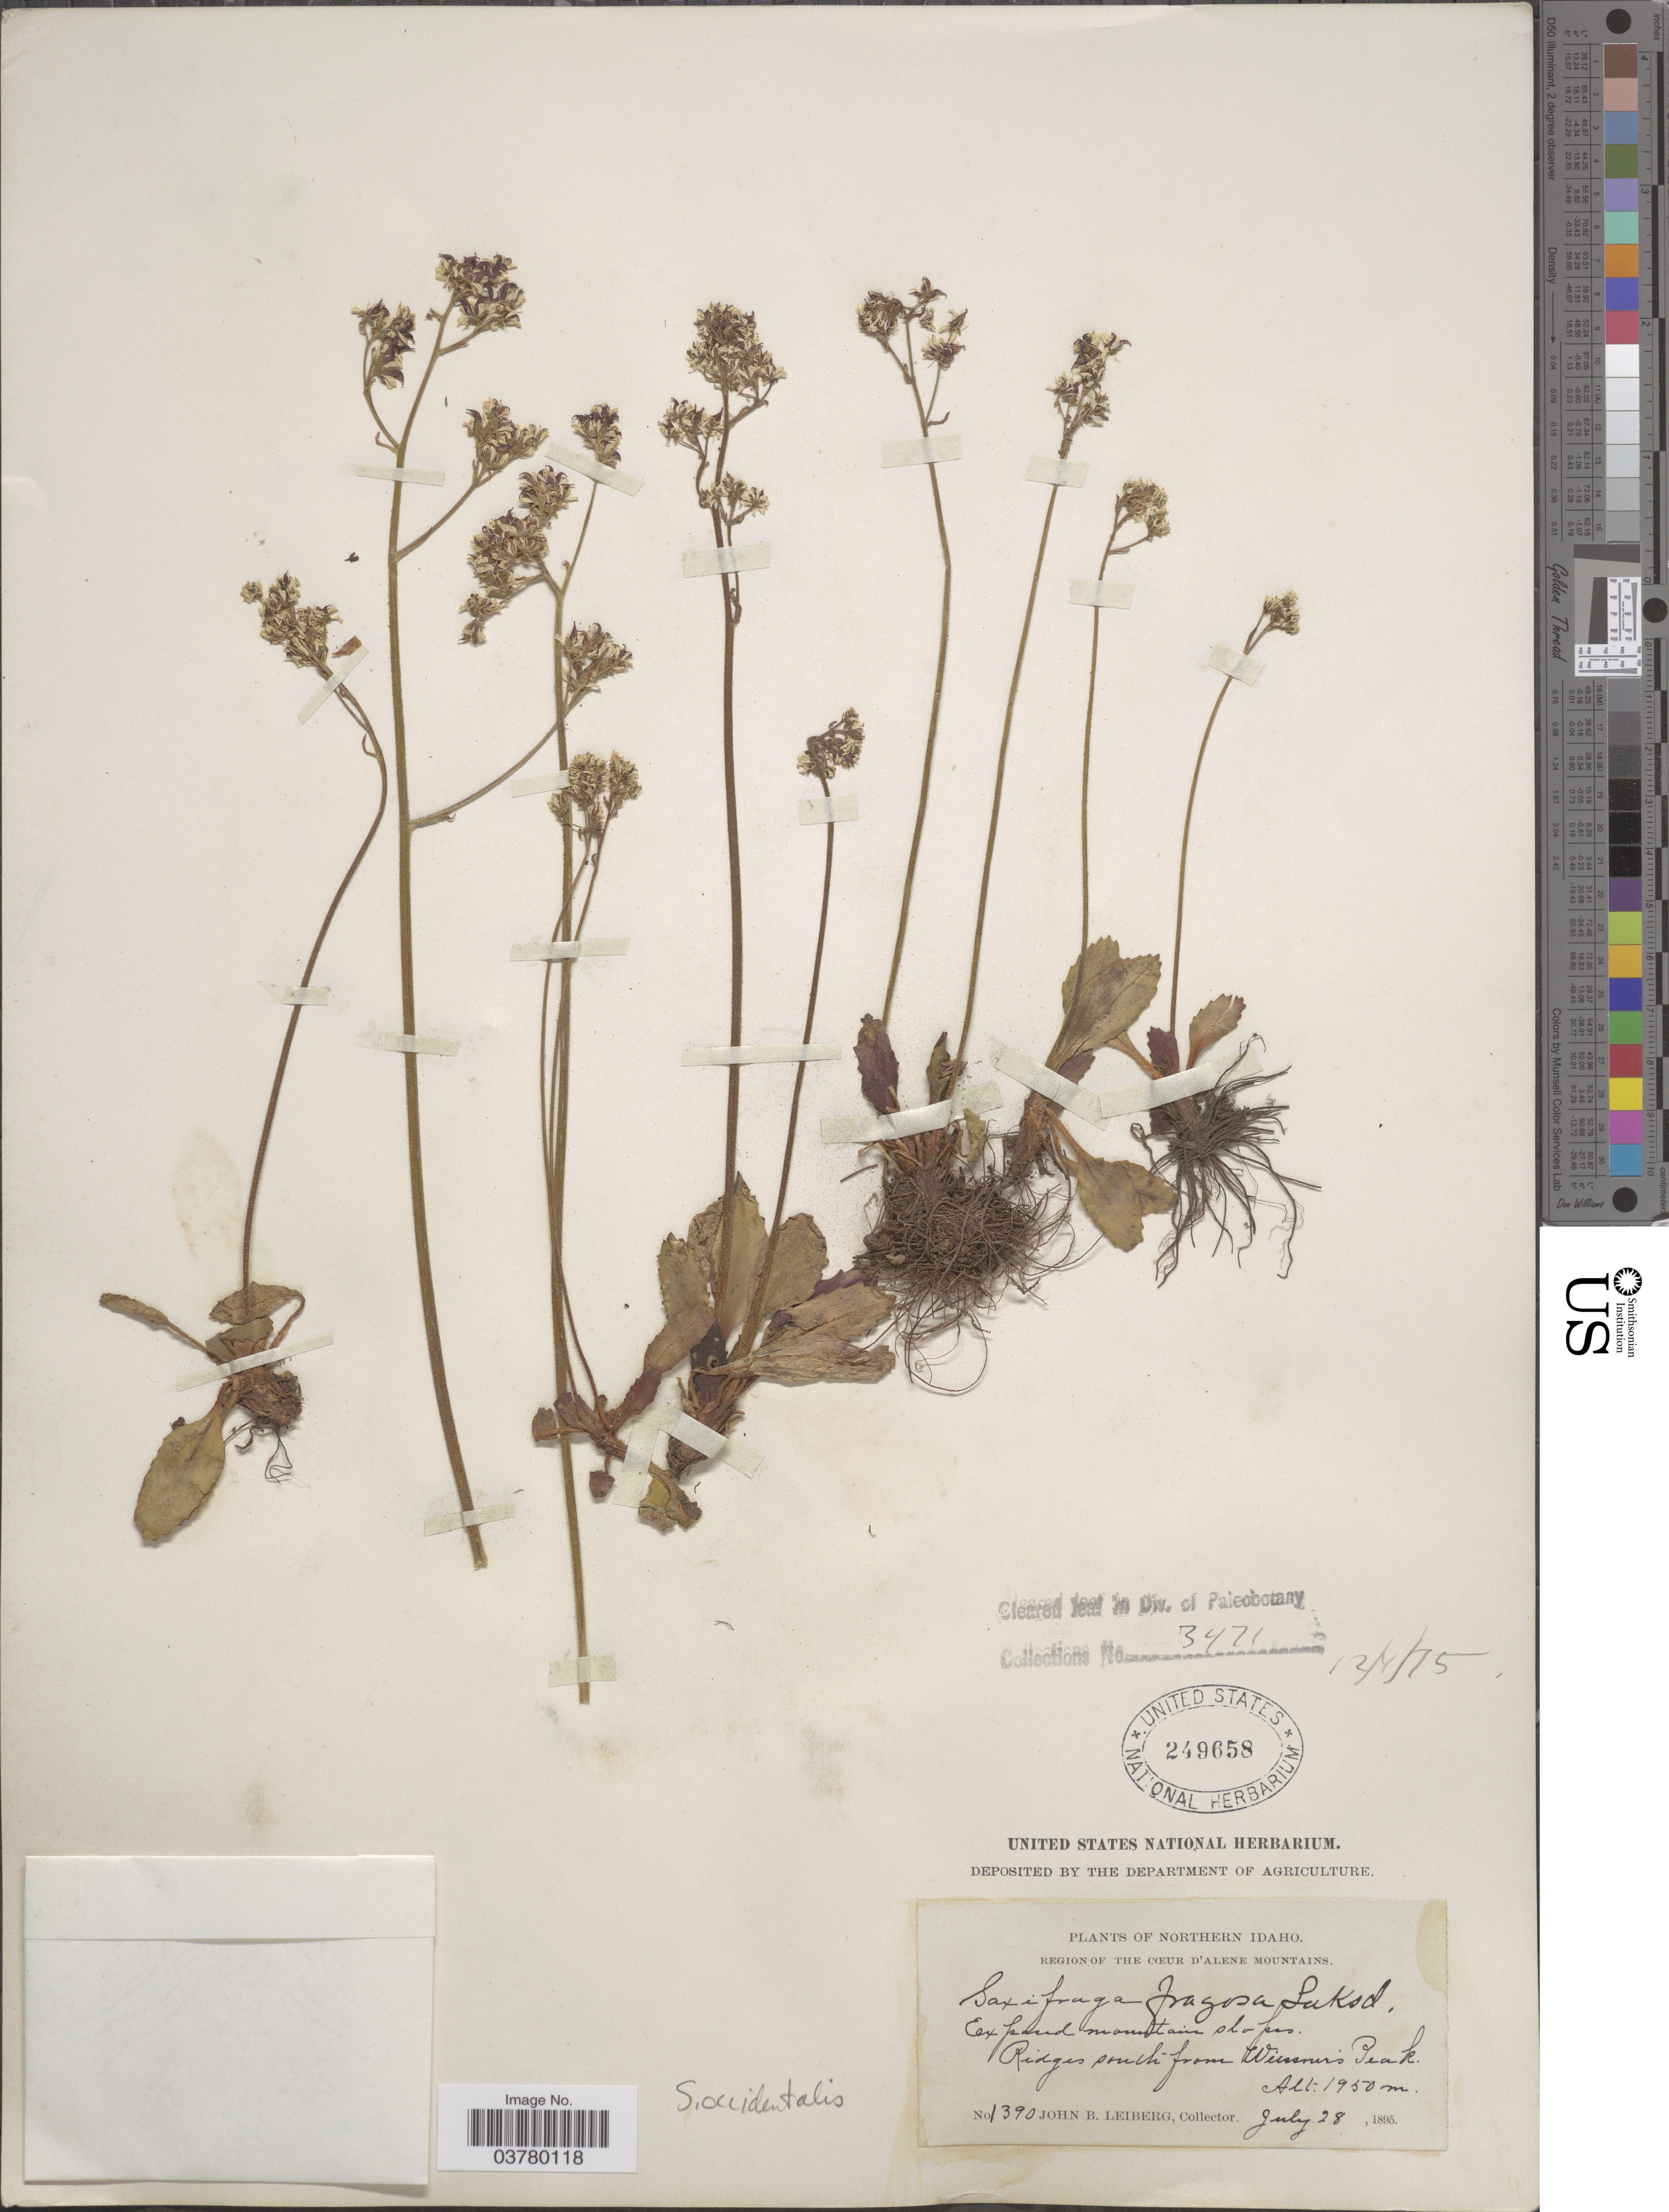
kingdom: Plantae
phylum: Tracheophyta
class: Magnoliopsida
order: Saxifragales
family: Saxifragaceae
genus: Micranthes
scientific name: Micranthes occidentalis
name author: (S. Watson) Small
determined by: Halse, R. R.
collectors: J. B. Leiberg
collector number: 1390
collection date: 1895-07-28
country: United States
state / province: Idaho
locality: Northern Idaho. Region of the Cœur d'Alene Mountains. Expand mountain slopes. Ridges south from Wiissour's Peak.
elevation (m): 1950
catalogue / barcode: US 249658